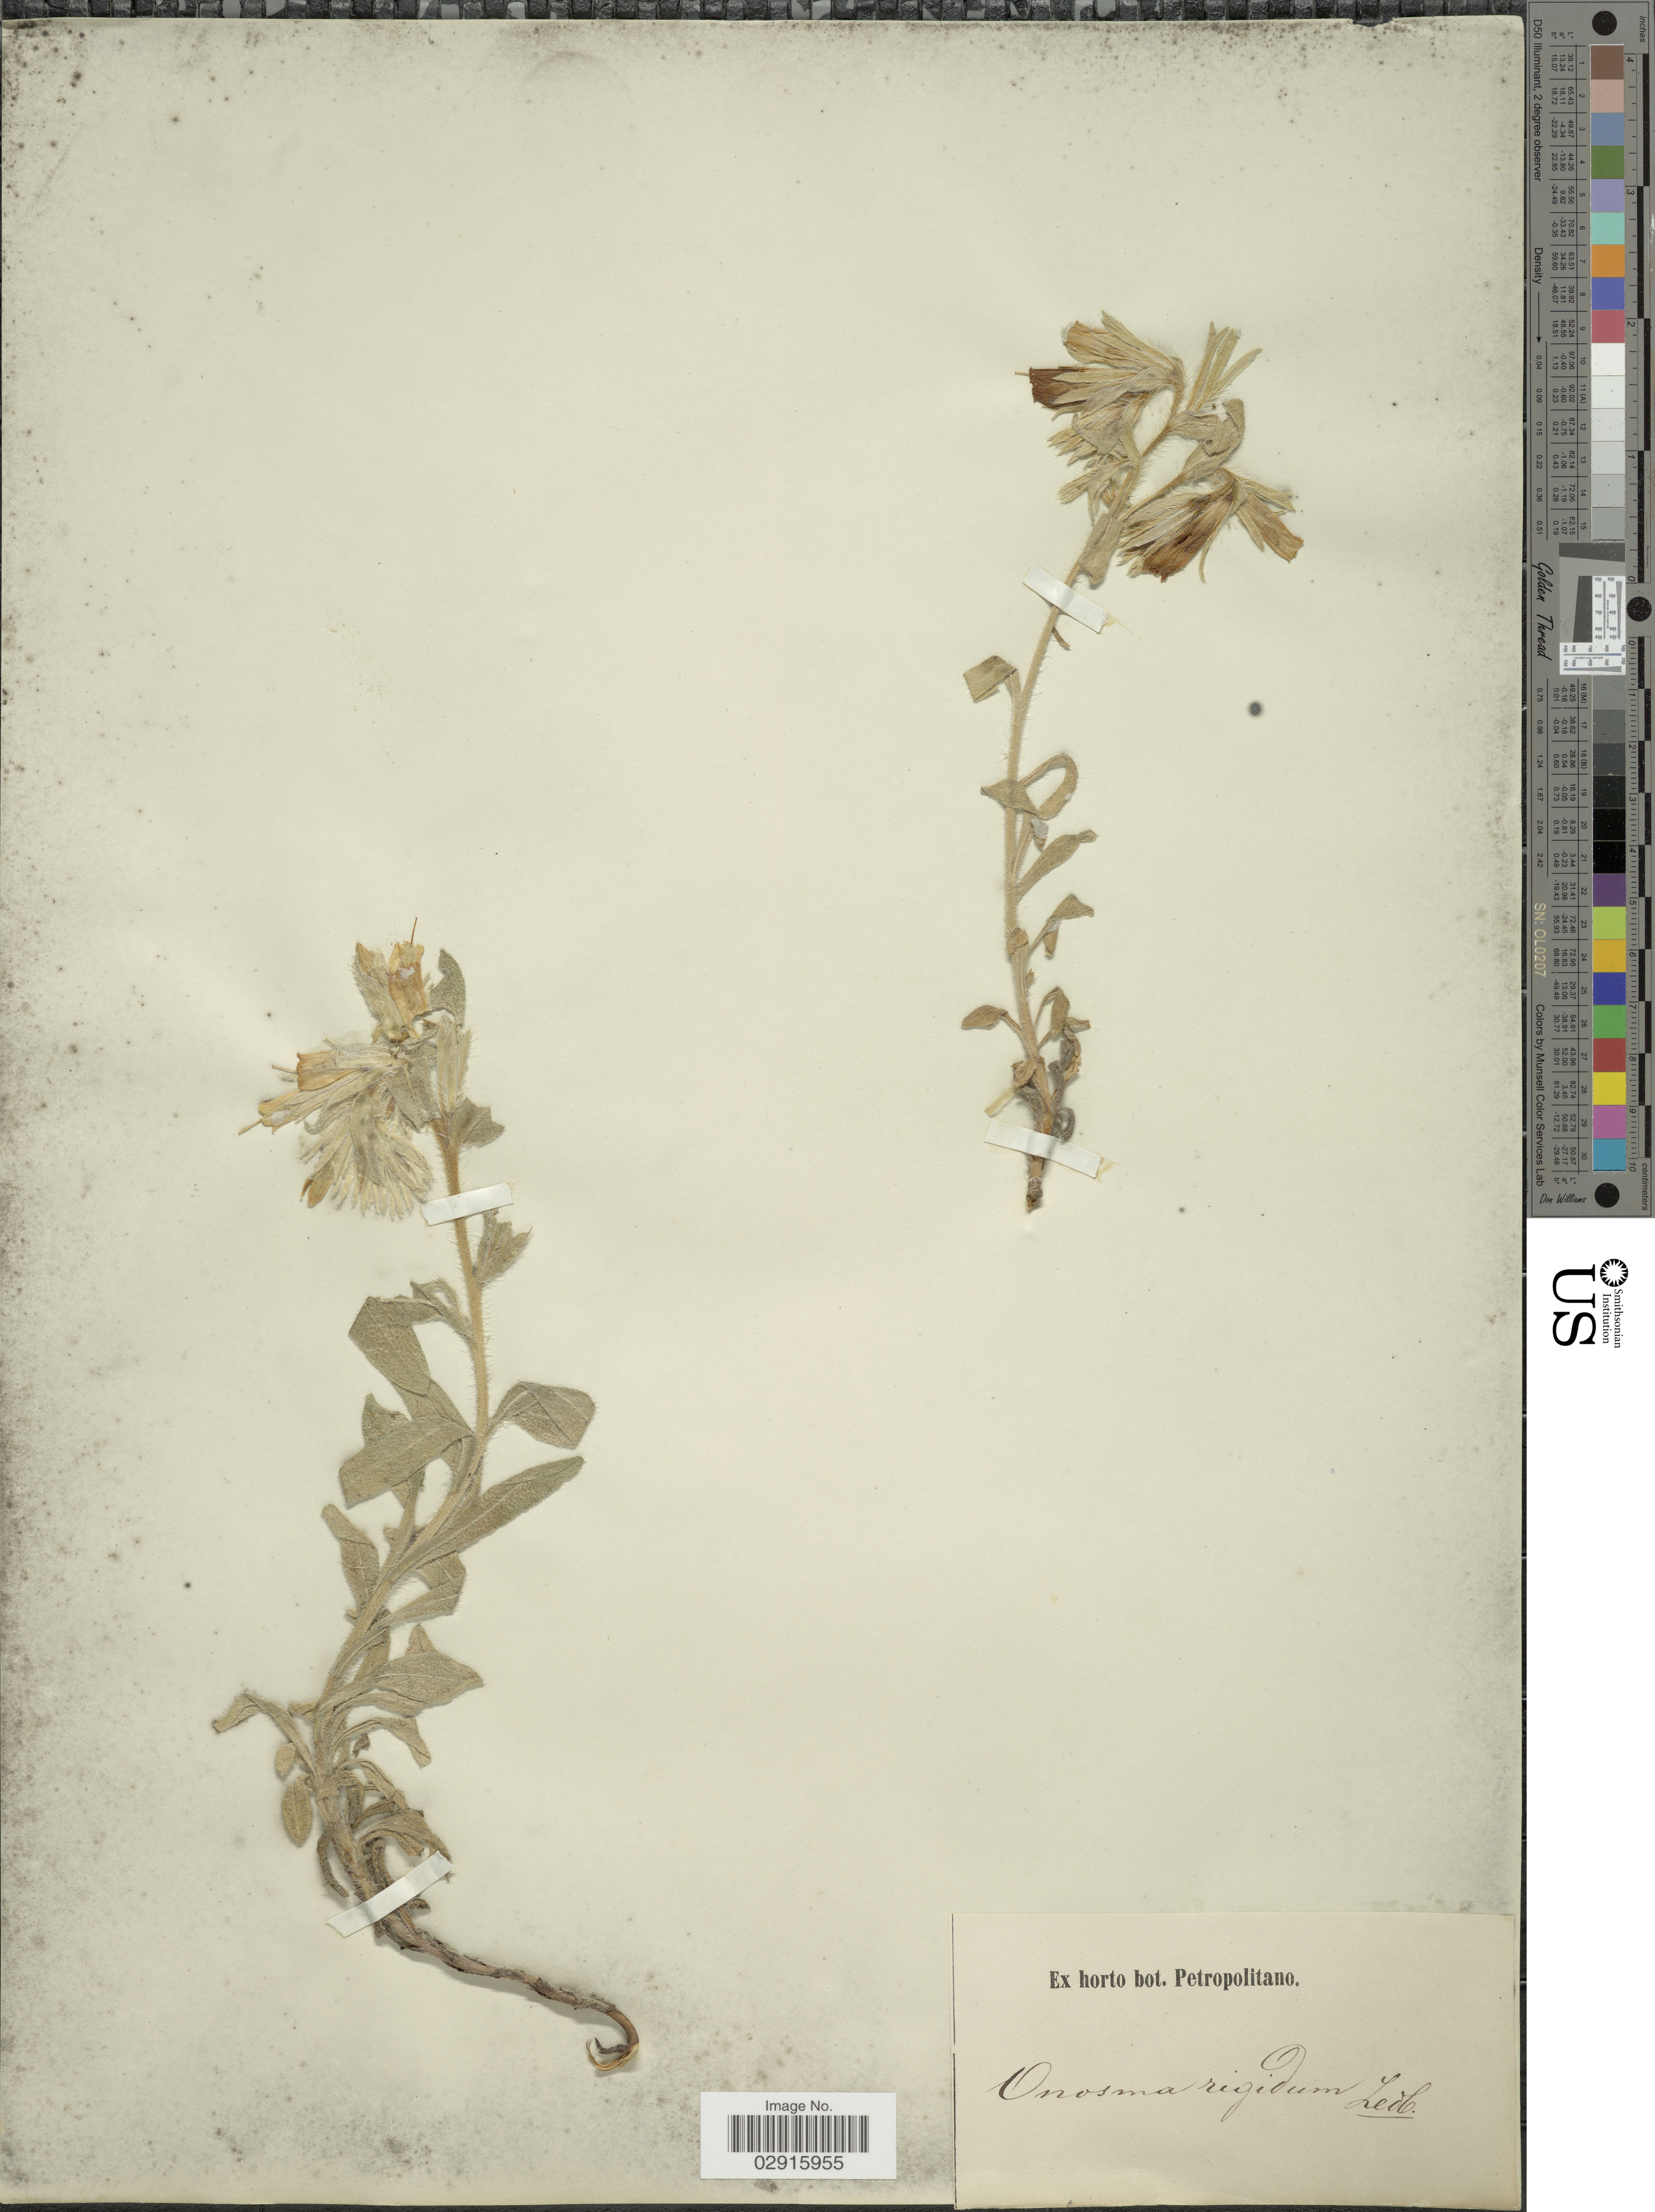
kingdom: Plantae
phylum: Tracheophyta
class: Magnoliopsida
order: Boraginales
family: Boraginaceae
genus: Onosma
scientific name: Onosma rigida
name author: Ledeb.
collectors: ex Horto Bot. Petropolitano